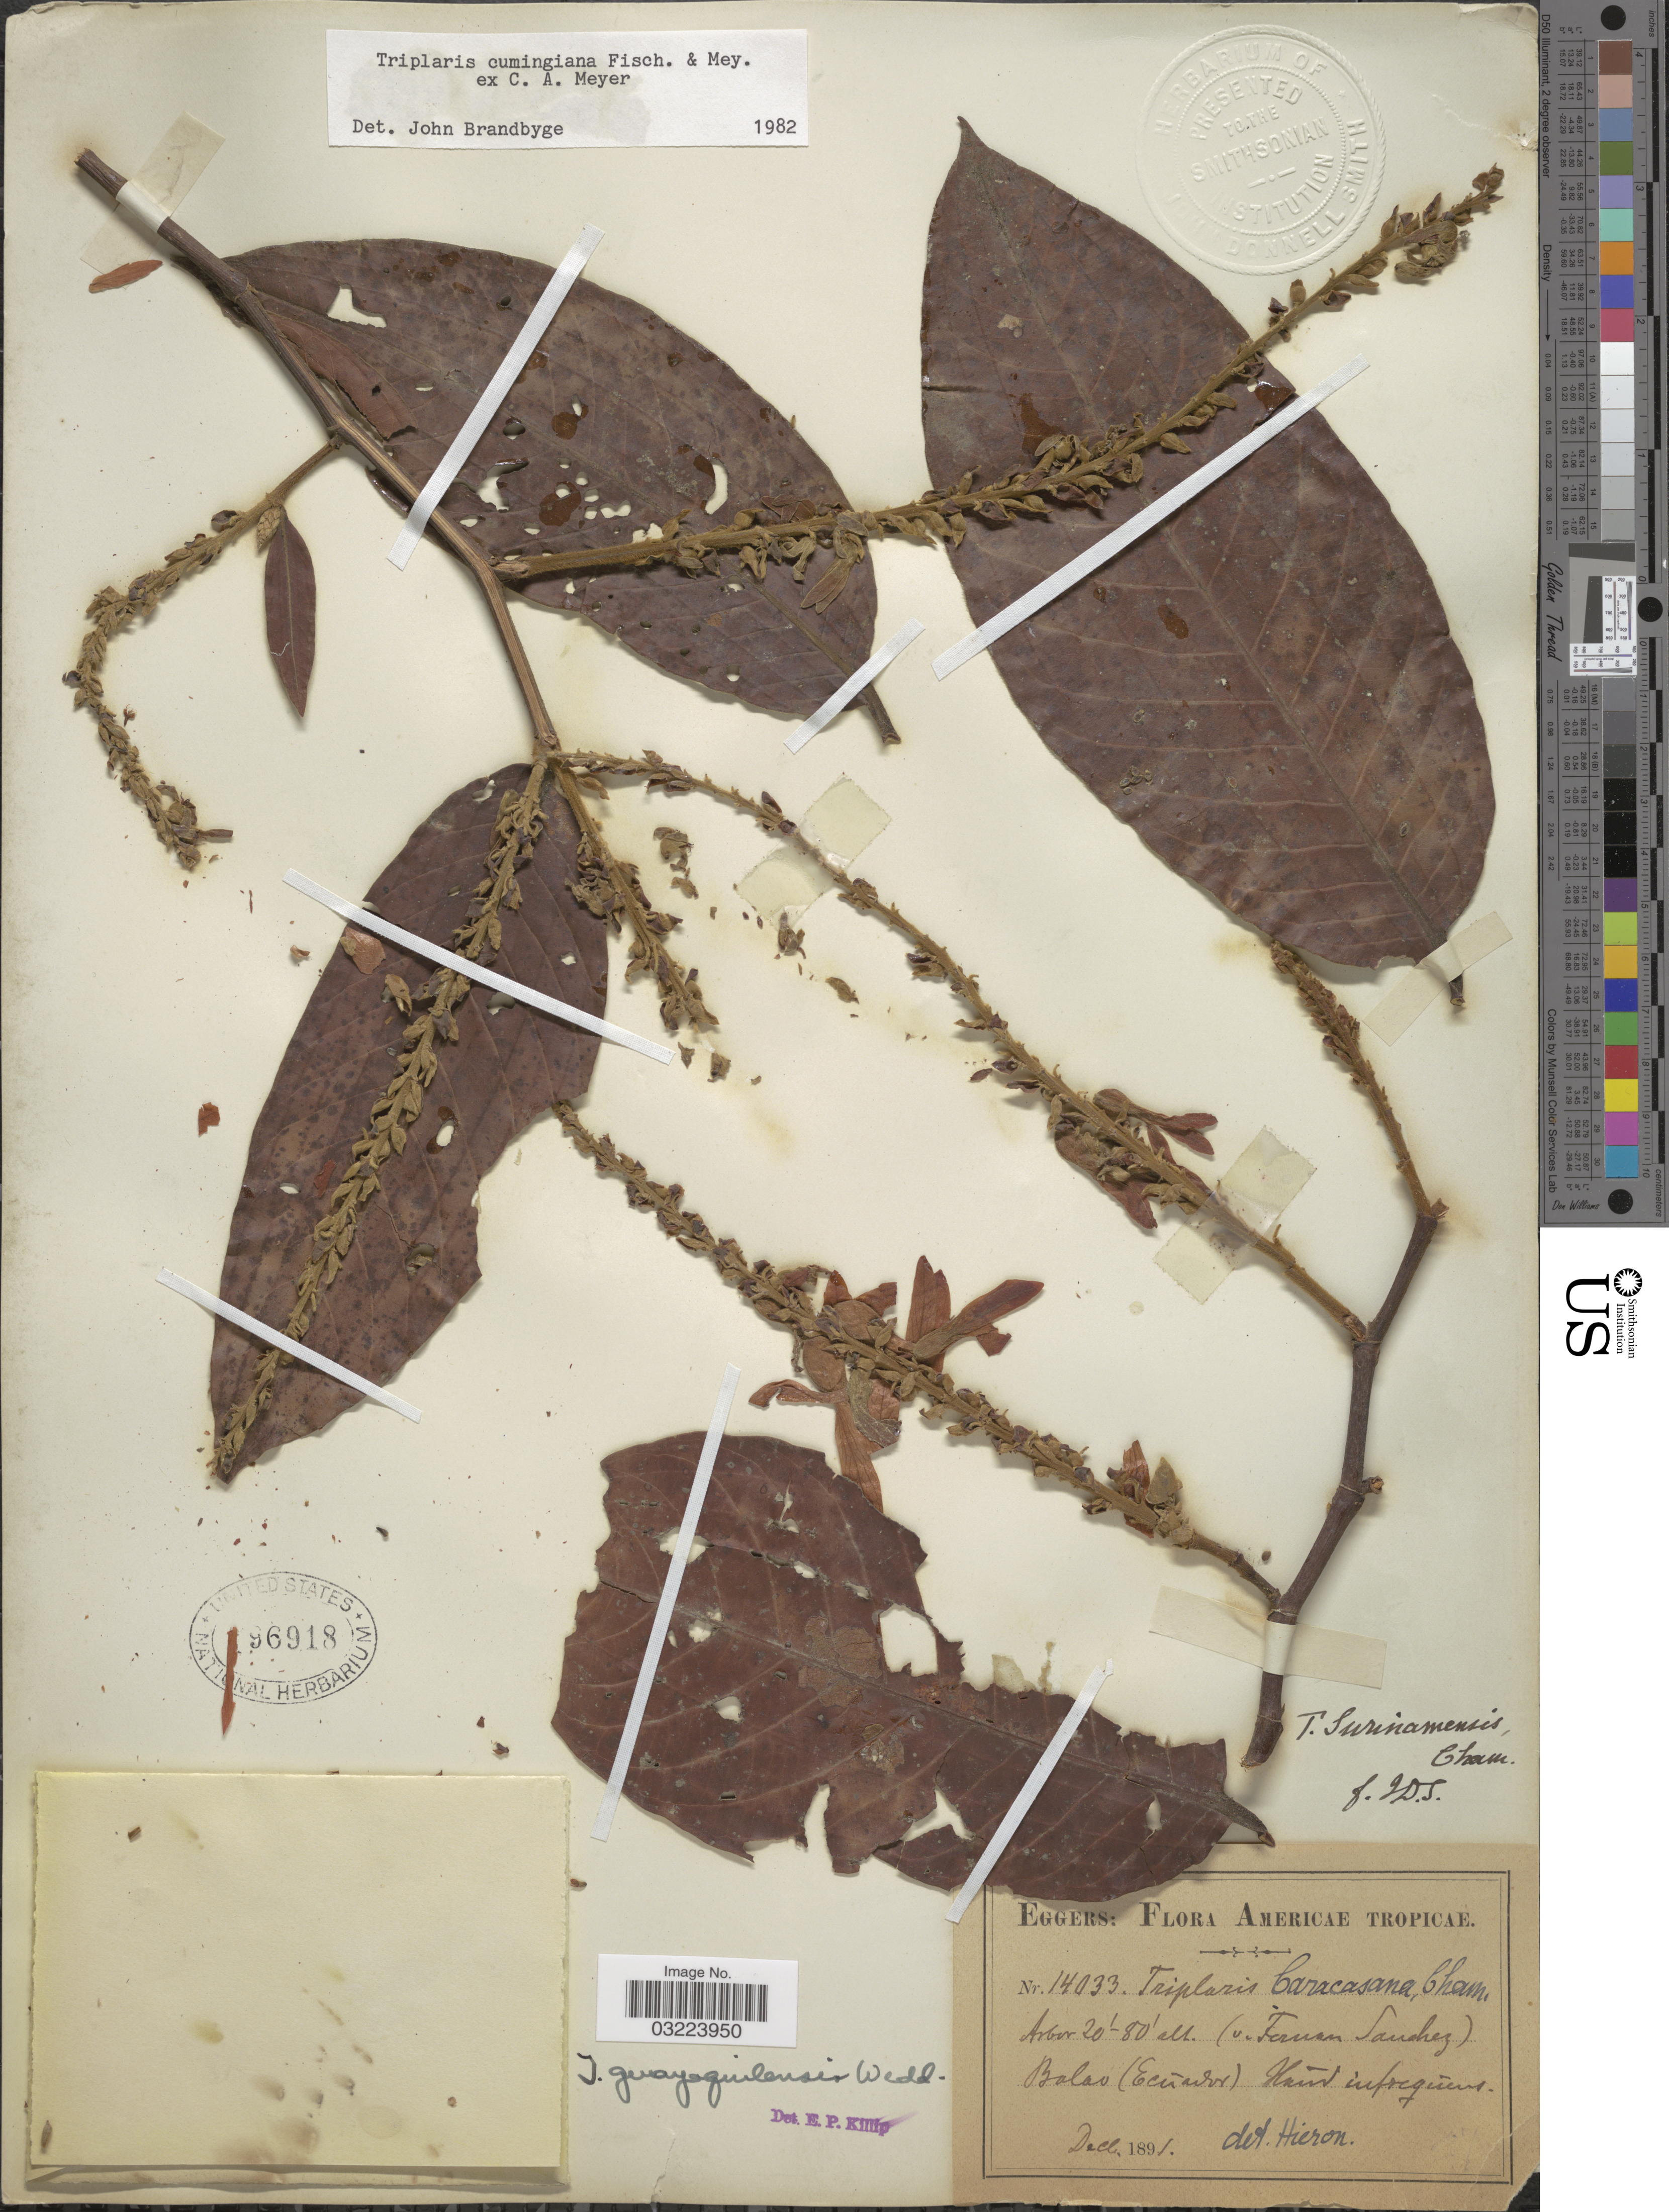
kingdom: Plantae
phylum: Tracheophyta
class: Magnoliopsida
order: Caryophyllales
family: Polygonaceae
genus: Triplaris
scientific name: Triplaris cumingiana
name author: Fisch. & C.A. Mey. ex C.A. Mey.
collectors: -. Eggers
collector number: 14033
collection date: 1891-12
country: Ecuador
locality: Americae Tropicae. Balao. Huint [interpreted] infrequens.